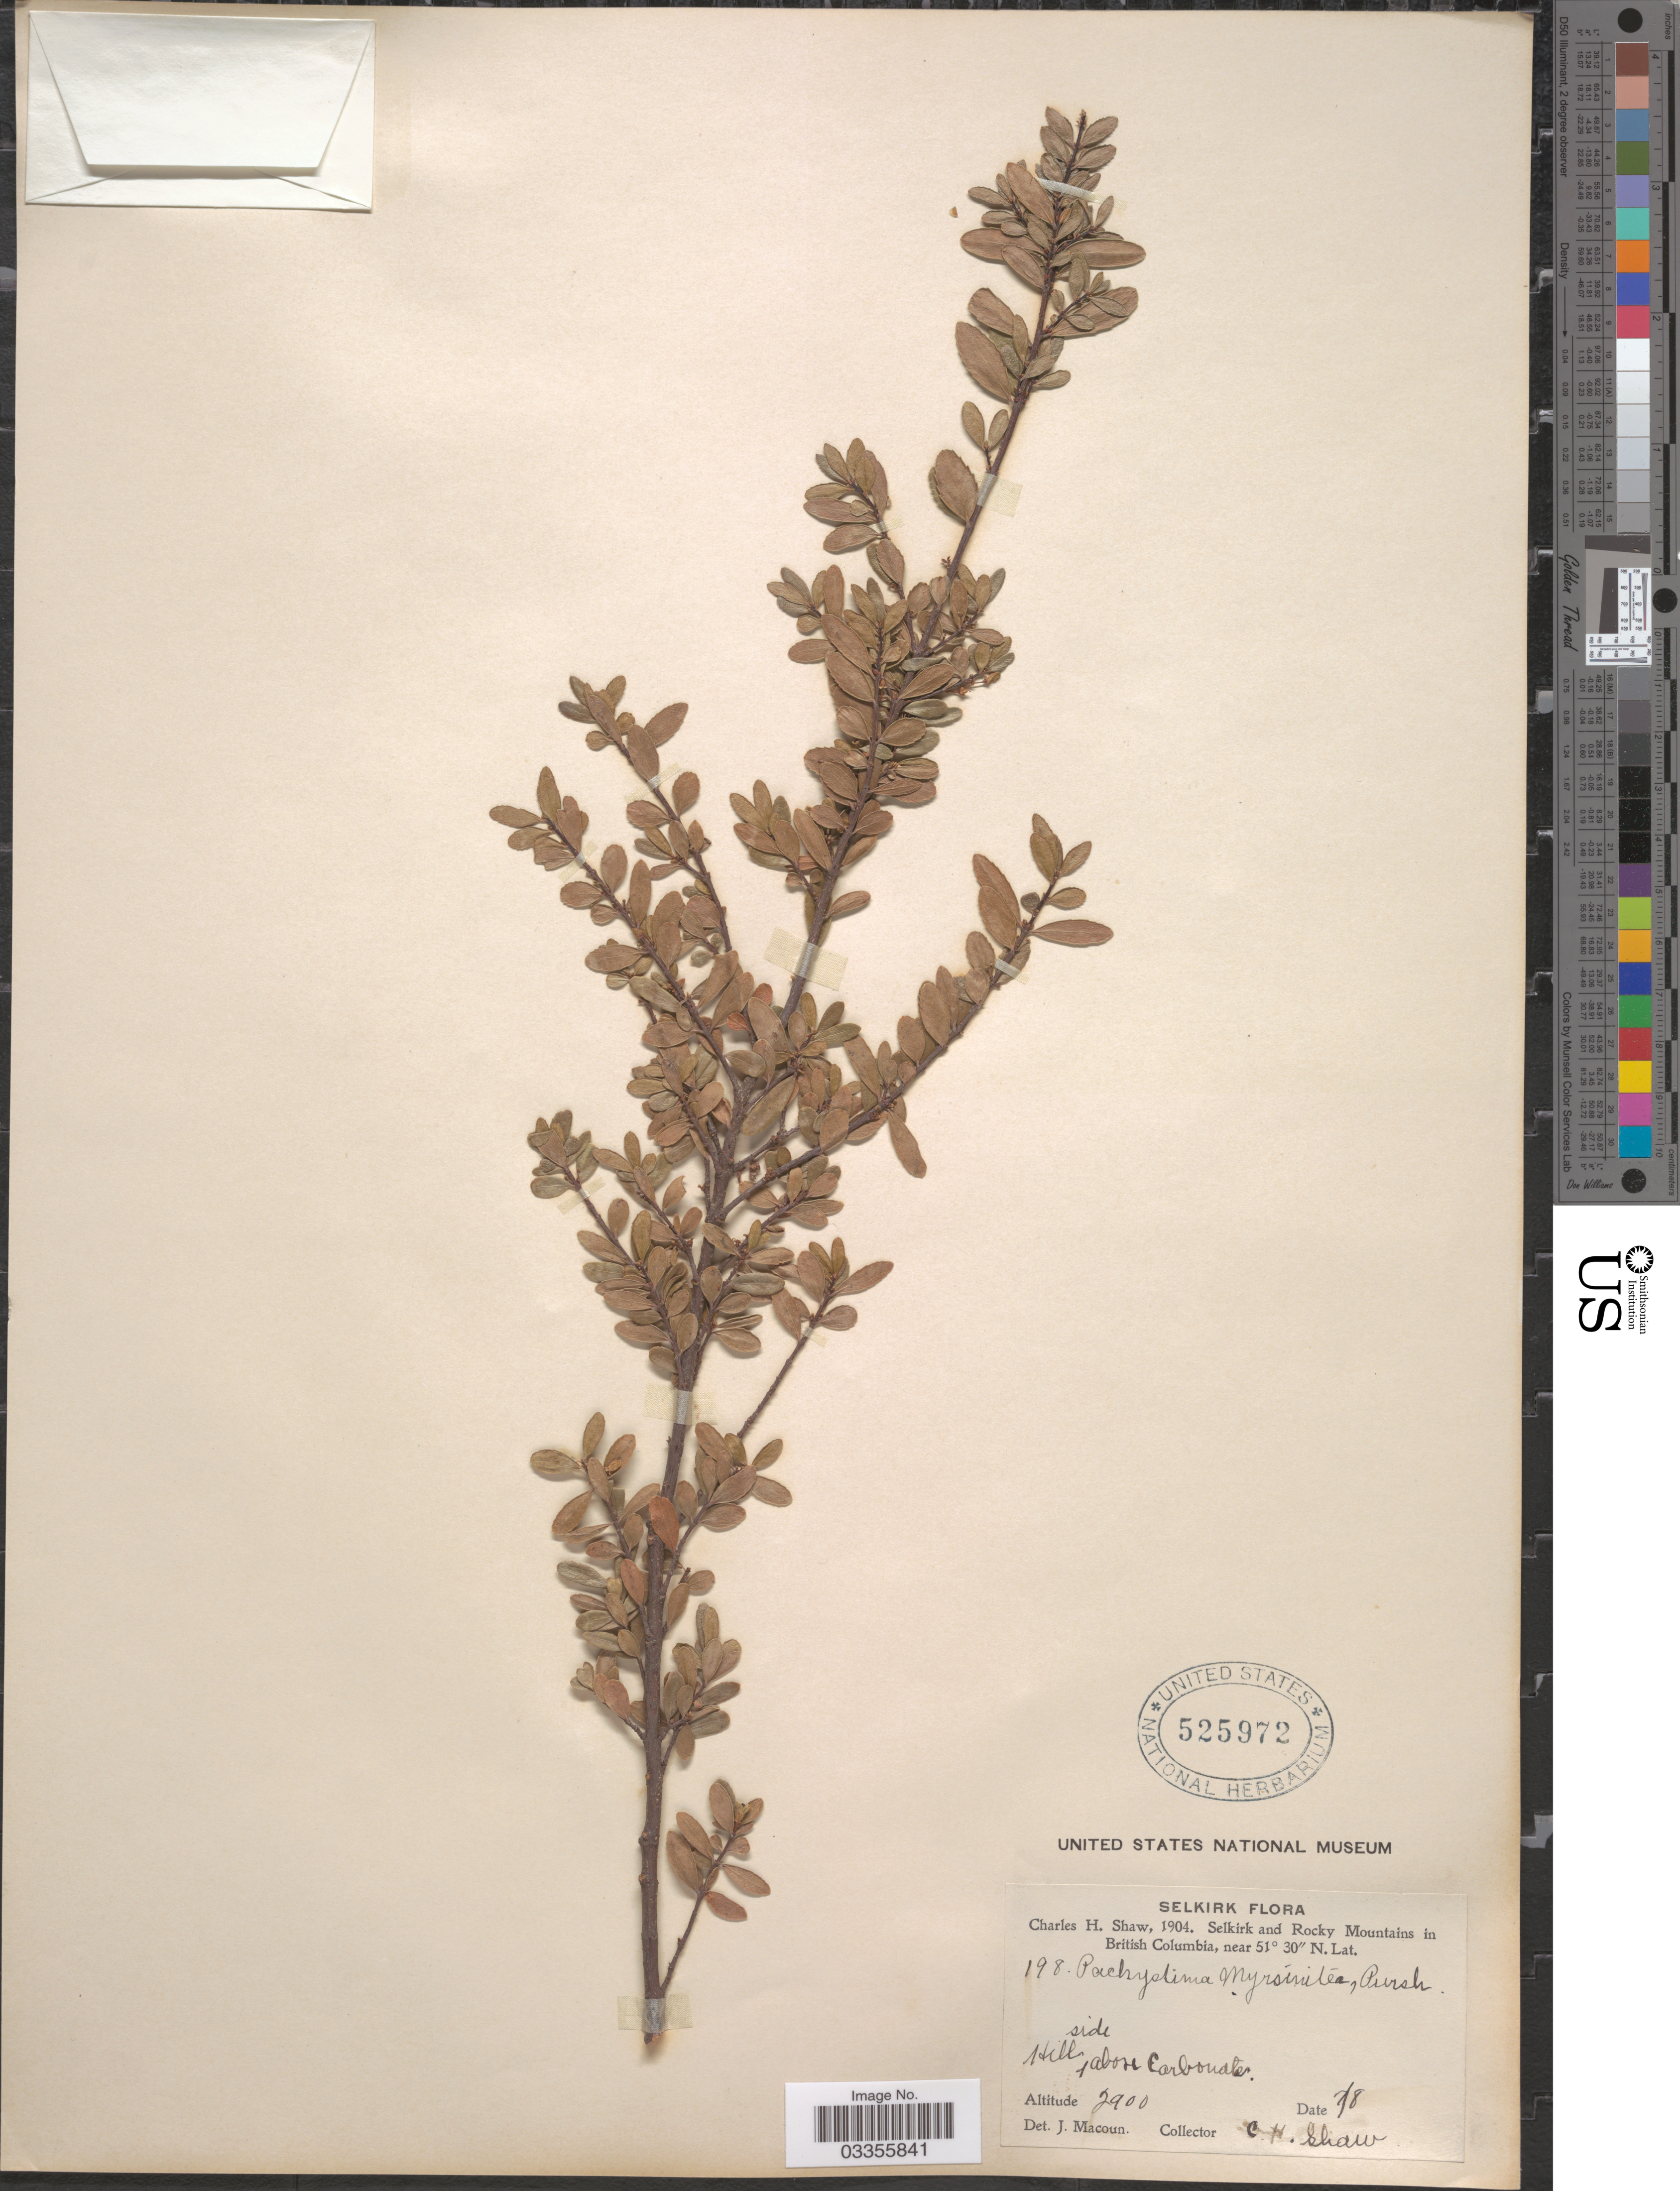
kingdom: Plantae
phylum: Tracheophyta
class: Magnoliopsida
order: Celastrales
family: Celastraceae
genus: Paxistima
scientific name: Paxistima myrsinites subsp. myrsinites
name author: (Pursh) Raf.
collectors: C. H. Shaw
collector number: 198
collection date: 1904-07-08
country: Canada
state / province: British Columbia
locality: Selkirk and Rocky Mountains. Hillside above Carbonate.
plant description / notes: No precise locality correction needed.; Corrected date from "07 Aug 1904" to "08 Jul 1904".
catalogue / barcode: US 525972